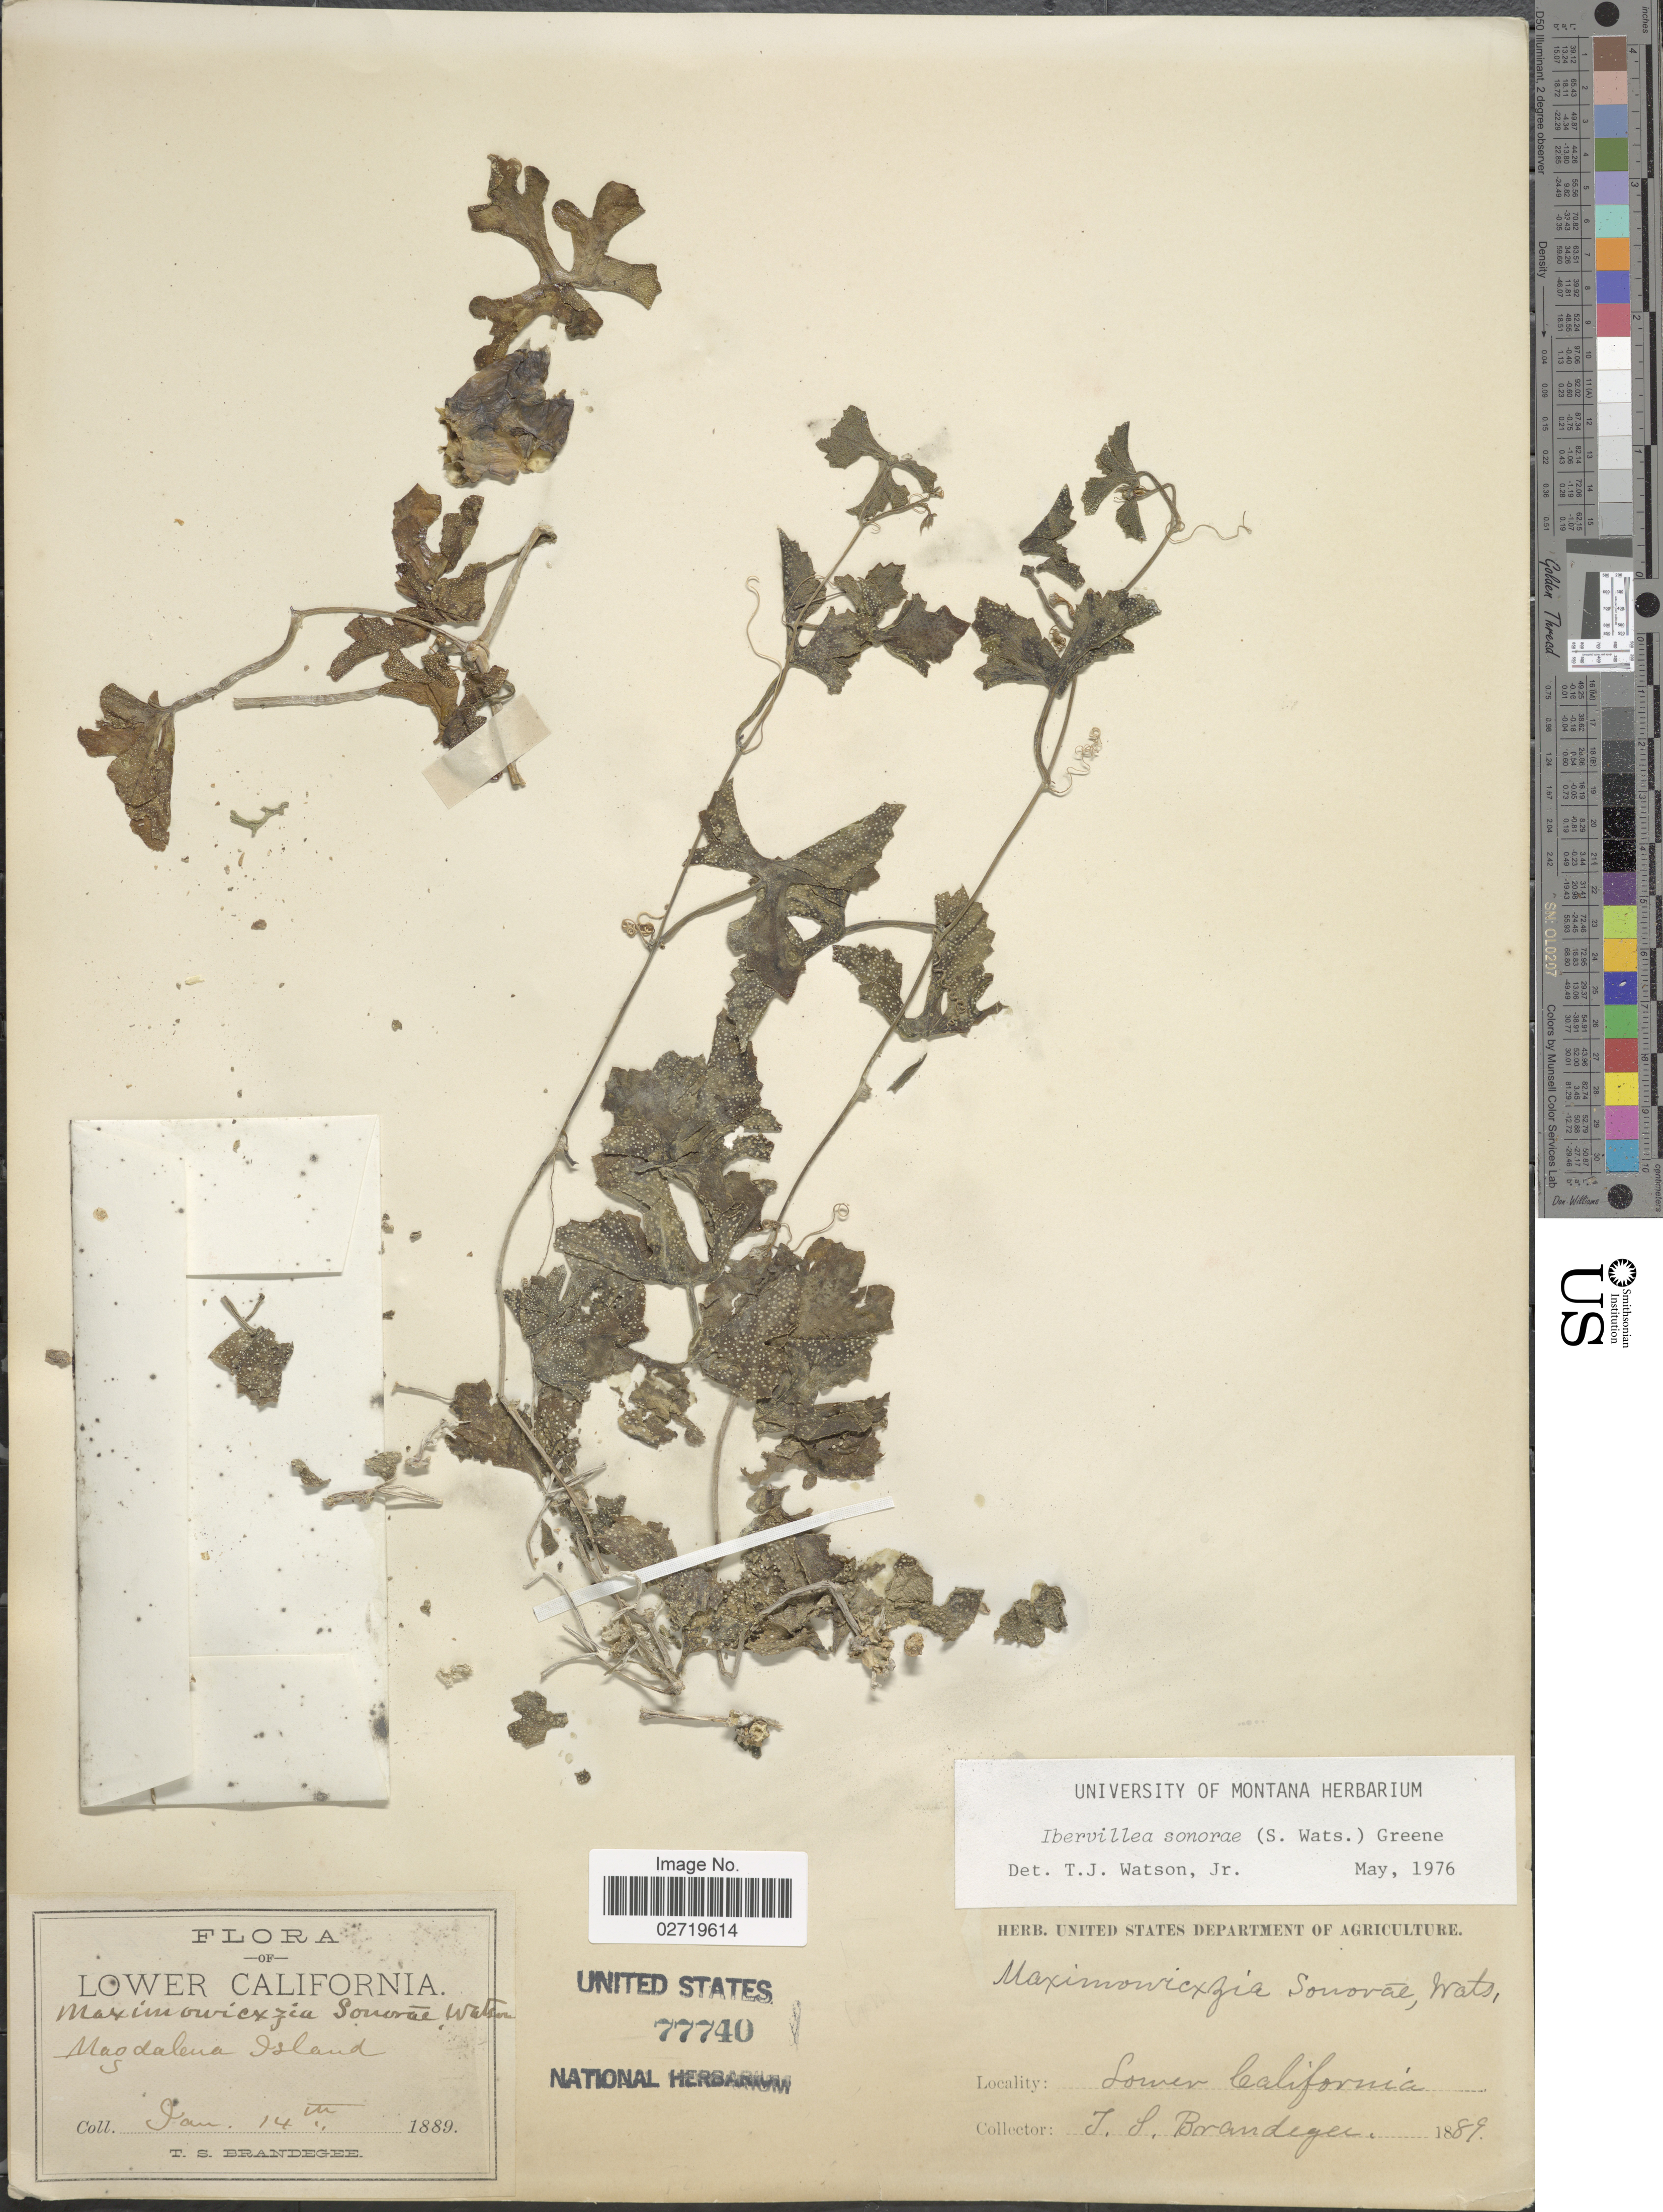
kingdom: Plantae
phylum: Tracheophyta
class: Magnoliopsida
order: Cucurbitales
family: Cucurbitaceae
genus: Ibervillea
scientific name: Ibervillea sonorae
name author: (S. Watson) Greene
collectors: T. S. Brandegee (herbarium)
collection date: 1889-01-14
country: Mexico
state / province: Baja California Sur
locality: Lower California, Magdalena Island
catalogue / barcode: US 77740